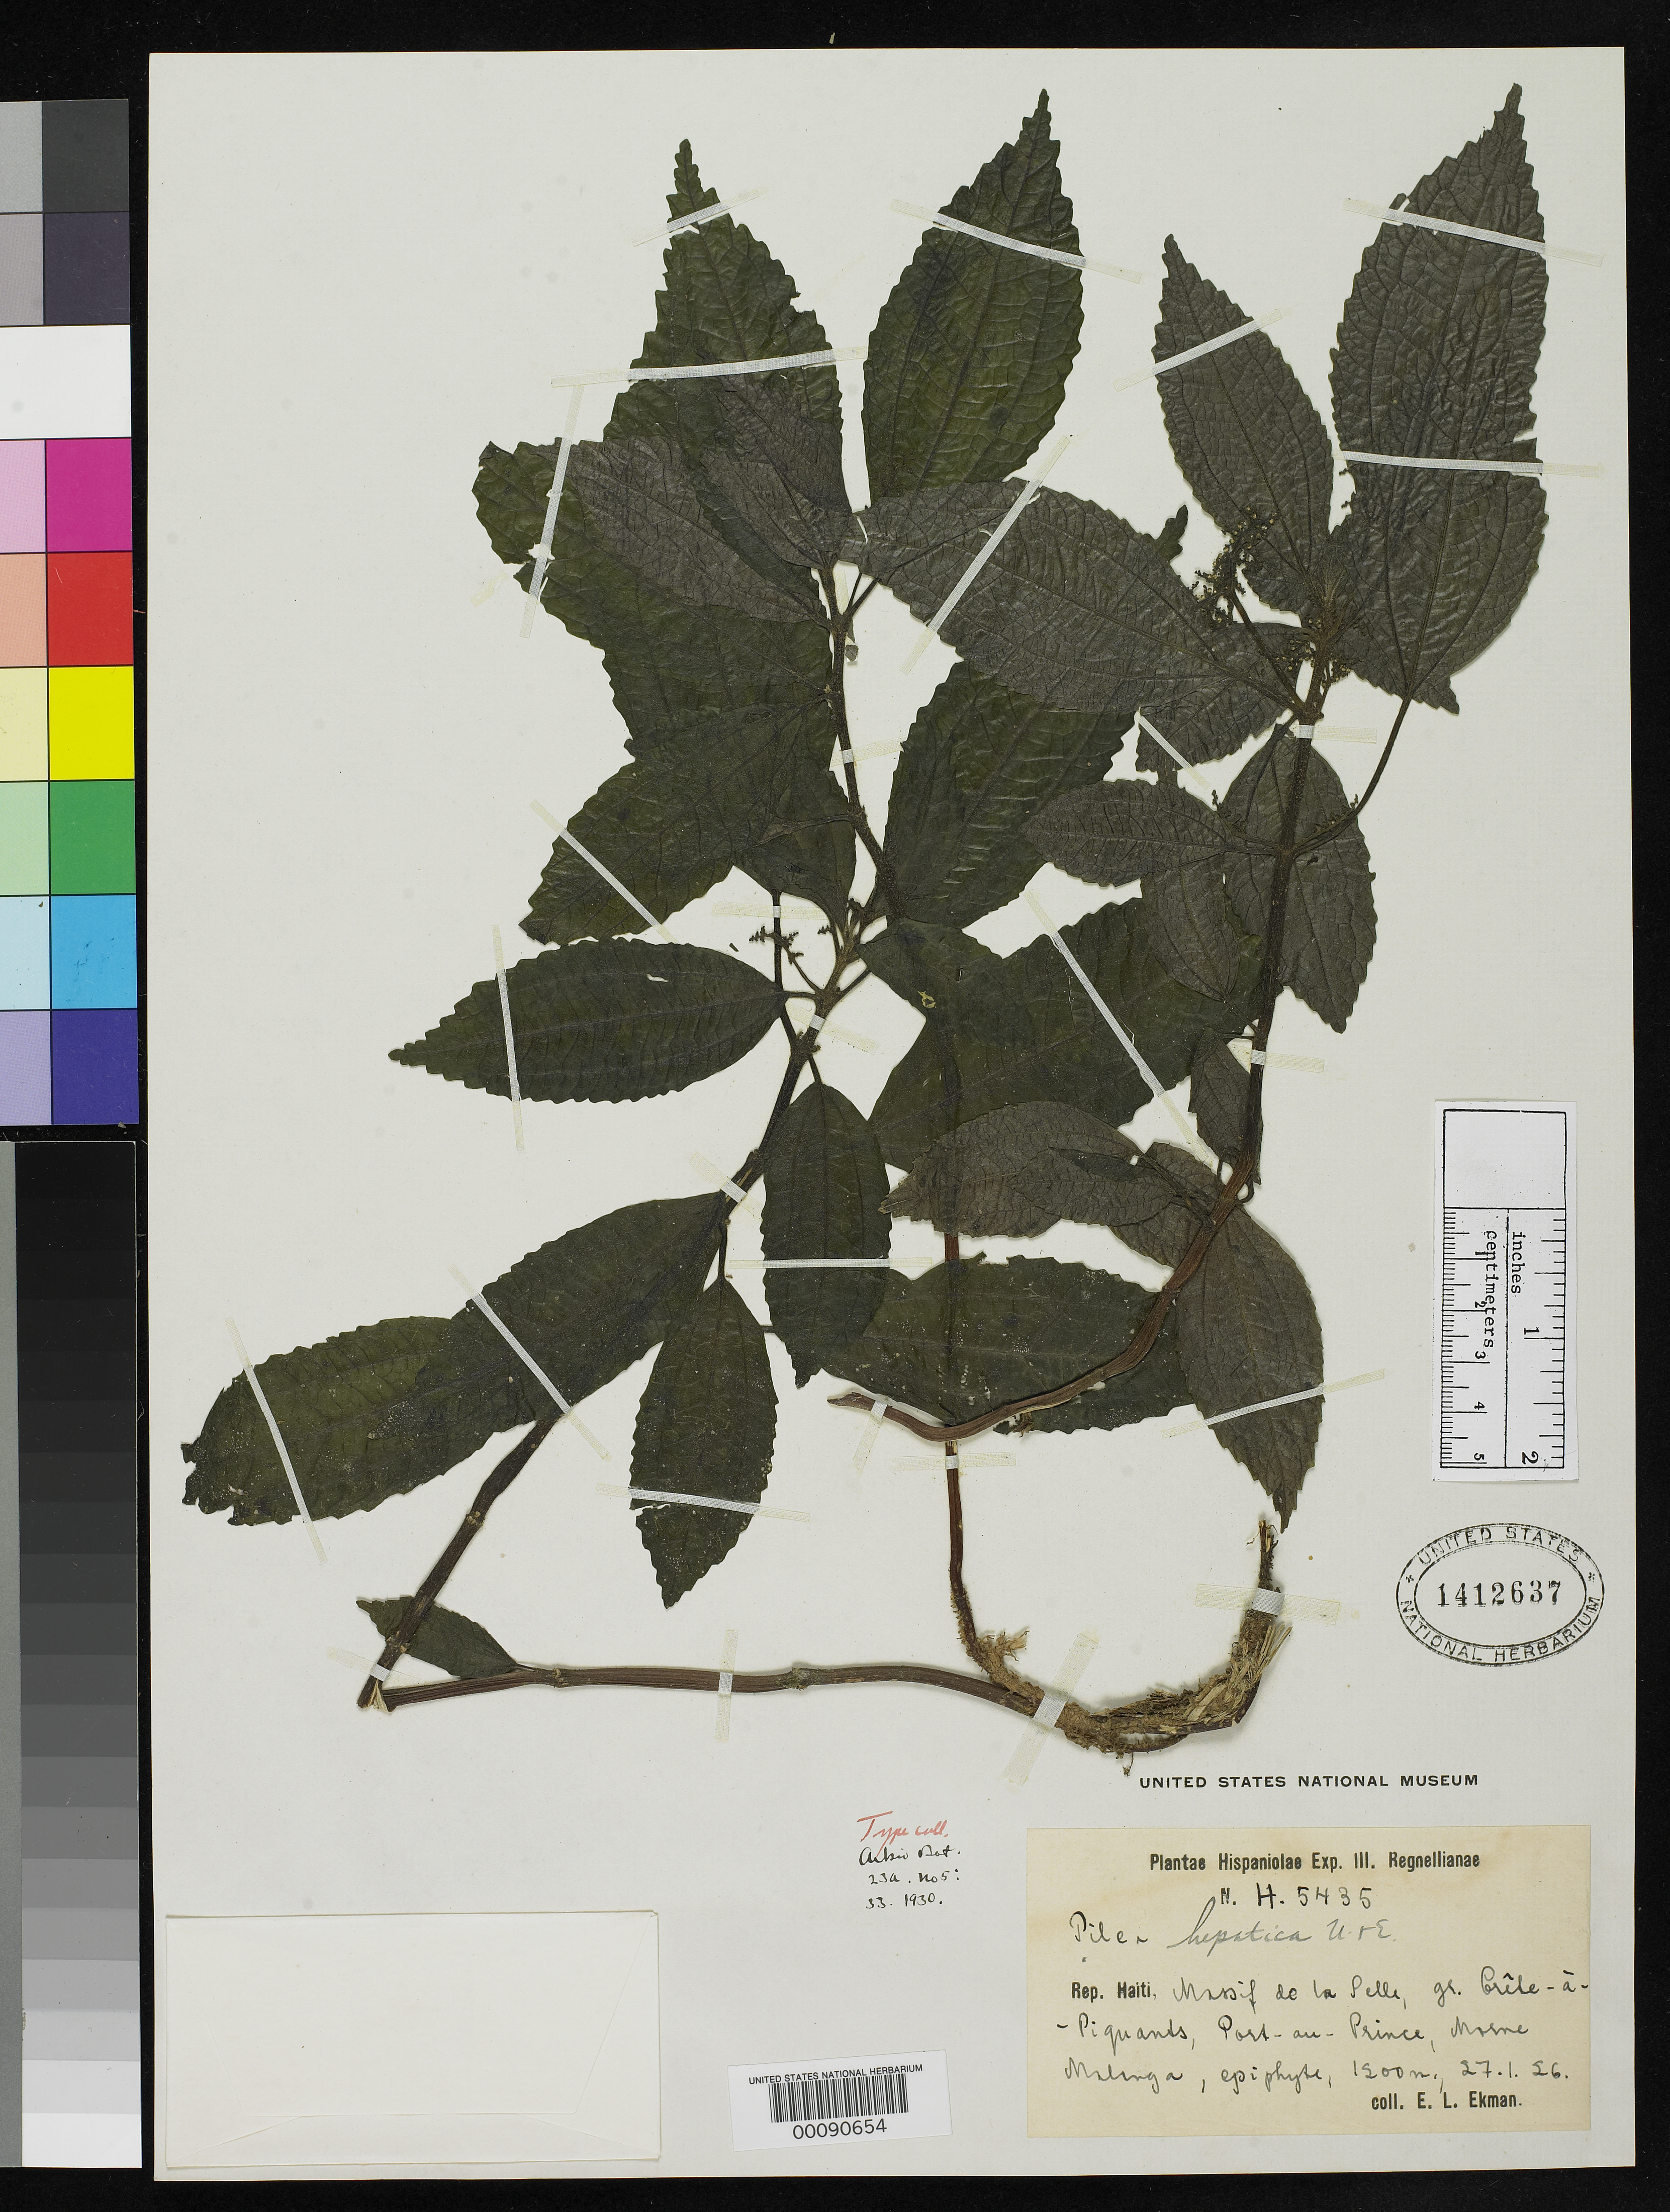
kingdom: Plantae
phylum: Tracheophyta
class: Magnoliopsida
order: Rosales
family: Urticaceae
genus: Pilea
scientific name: Pilea hepatica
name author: Urb. & Ekman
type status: Isotype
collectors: E. L. Ekman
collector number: H 5435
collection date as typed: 27 Jan 1926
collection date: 1926-01-27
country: Haiti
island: Hispaniola Island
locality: Massid de la Selle, Morne Malanga.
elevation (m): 1200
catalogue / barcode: US 1412637